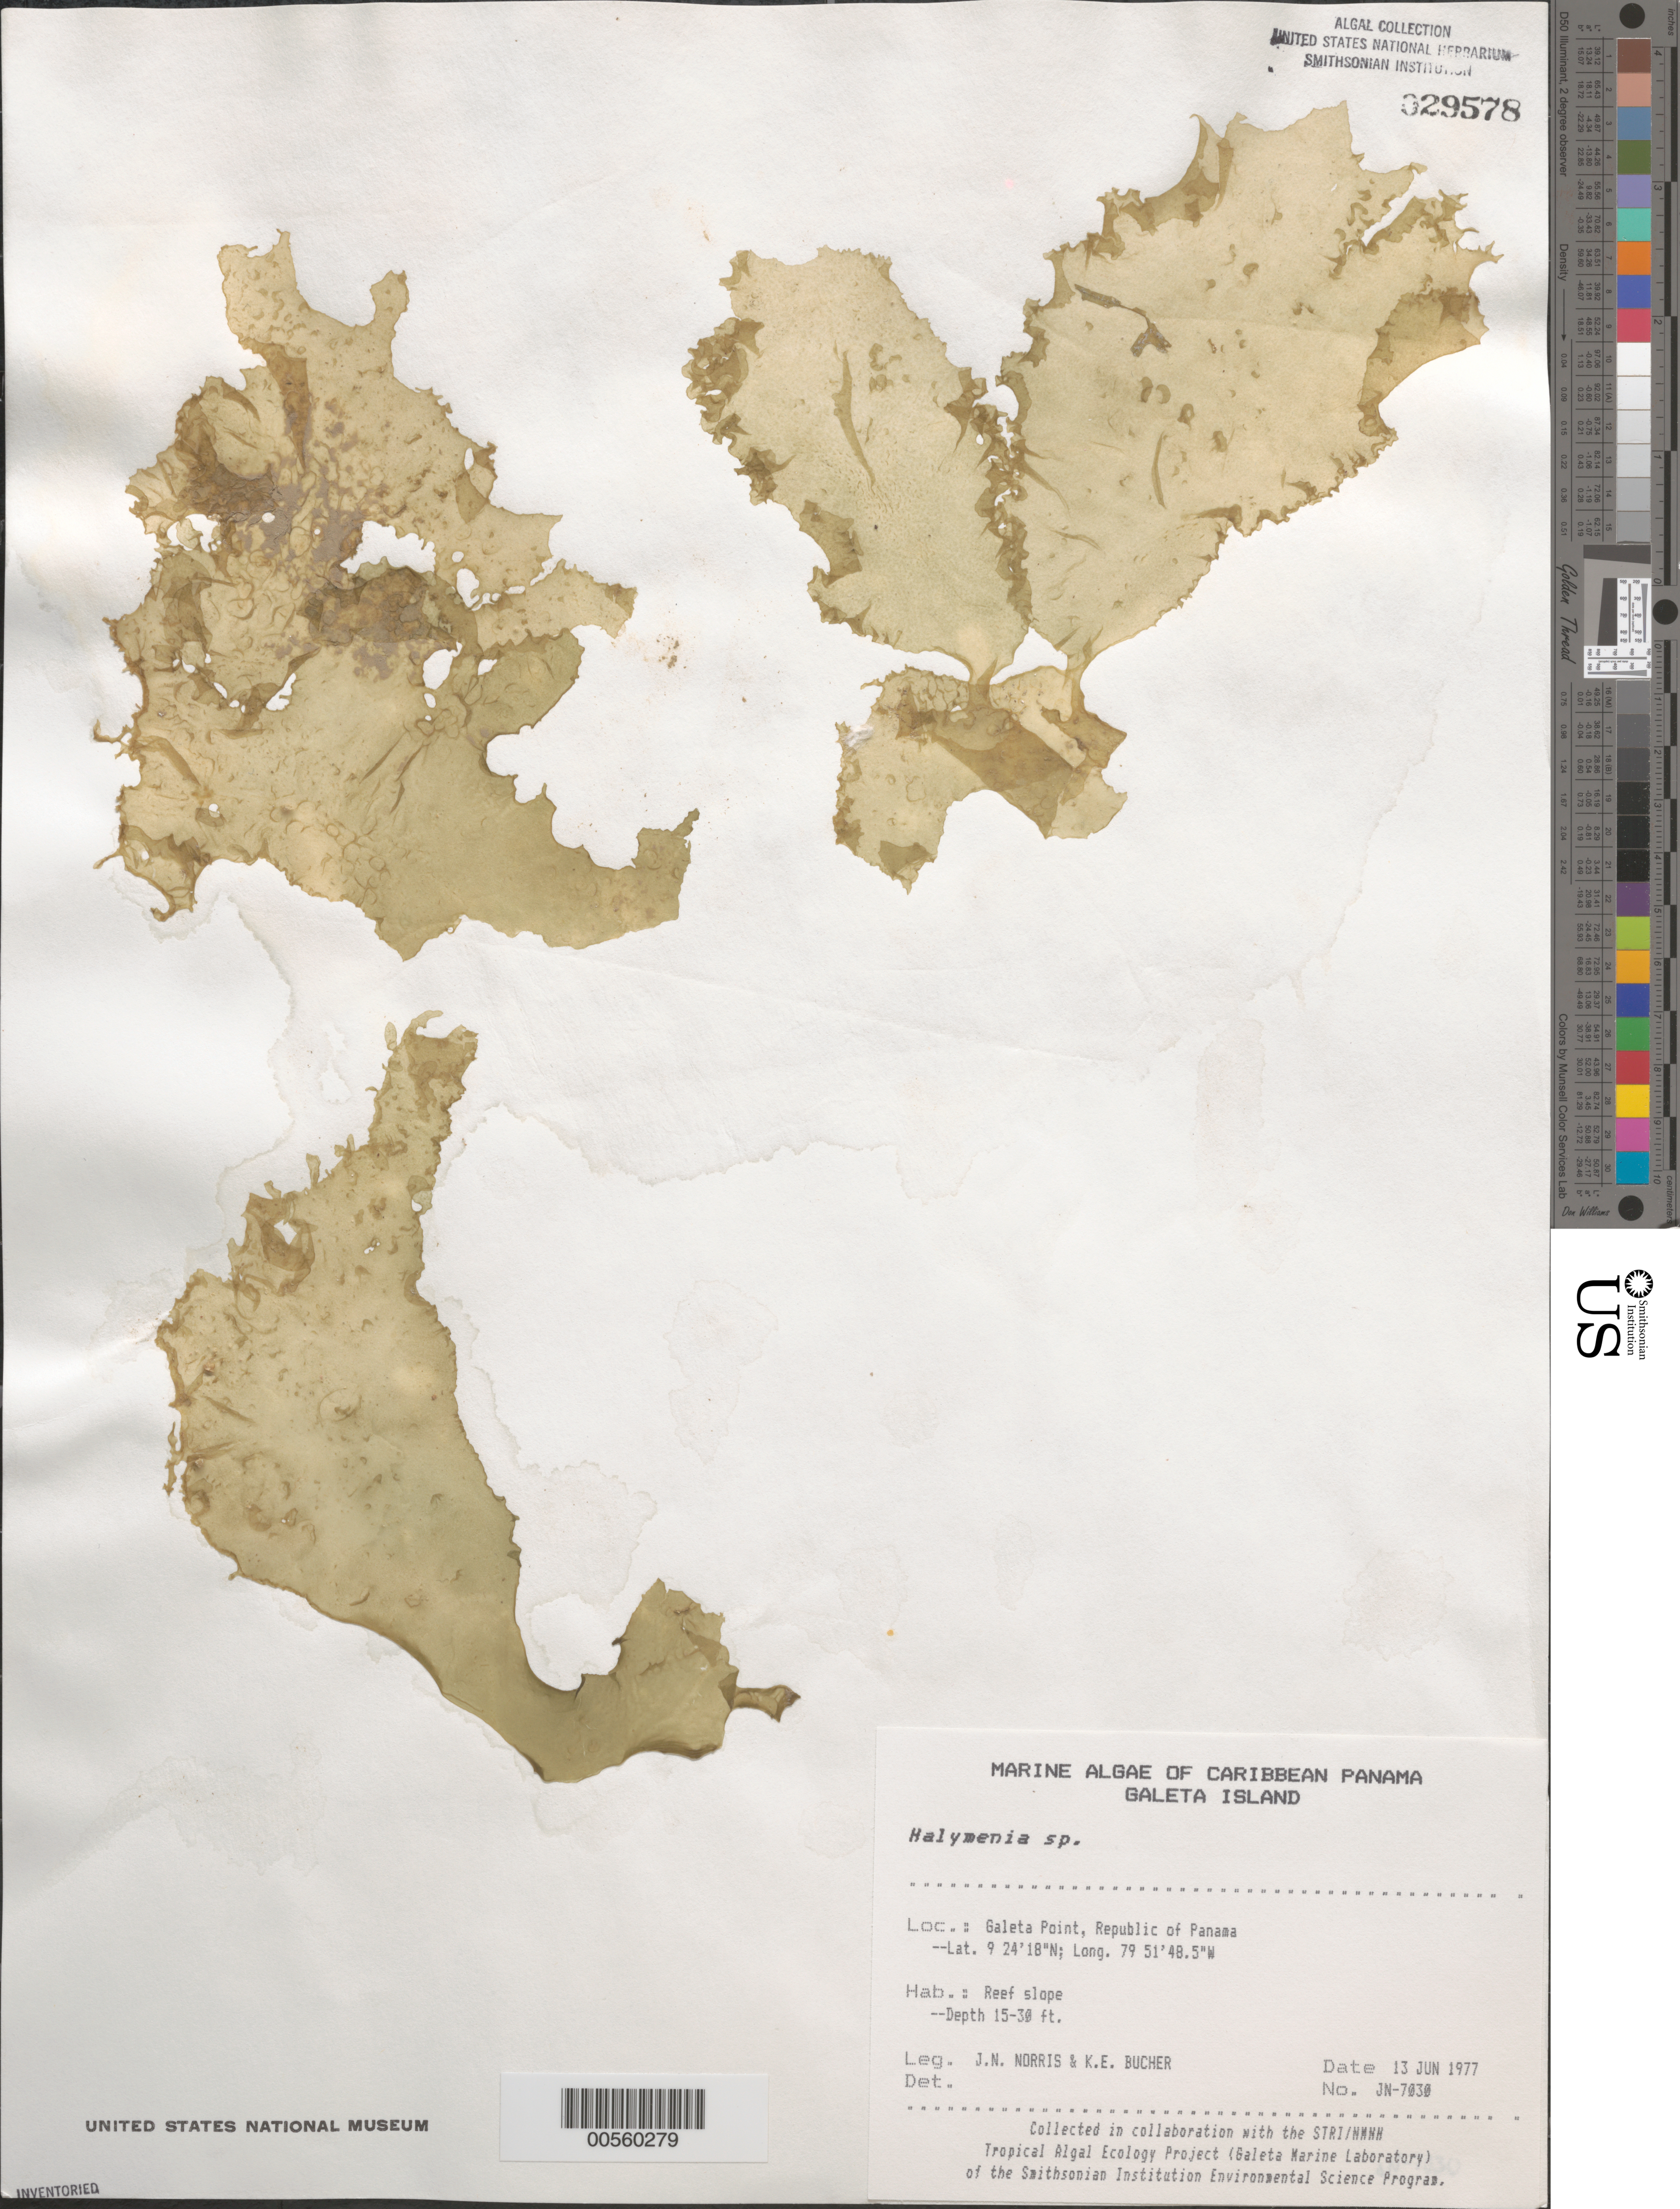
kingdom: Plantae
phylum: Rhodophyta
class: Florideophyceae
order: Halymeniales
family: Halymeniaceae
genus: Halymenia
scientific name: Halymenia sp.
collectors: J. N. Norris & K. E. Bucher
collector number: JN-7030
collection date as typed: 13 Jun 1977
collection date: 1977-06-13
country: Panama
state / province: Colón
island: Galeta Island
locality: Galeta Point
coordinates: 9 24' 18" N, 79 51' 48.5" W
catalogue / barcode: US 29578